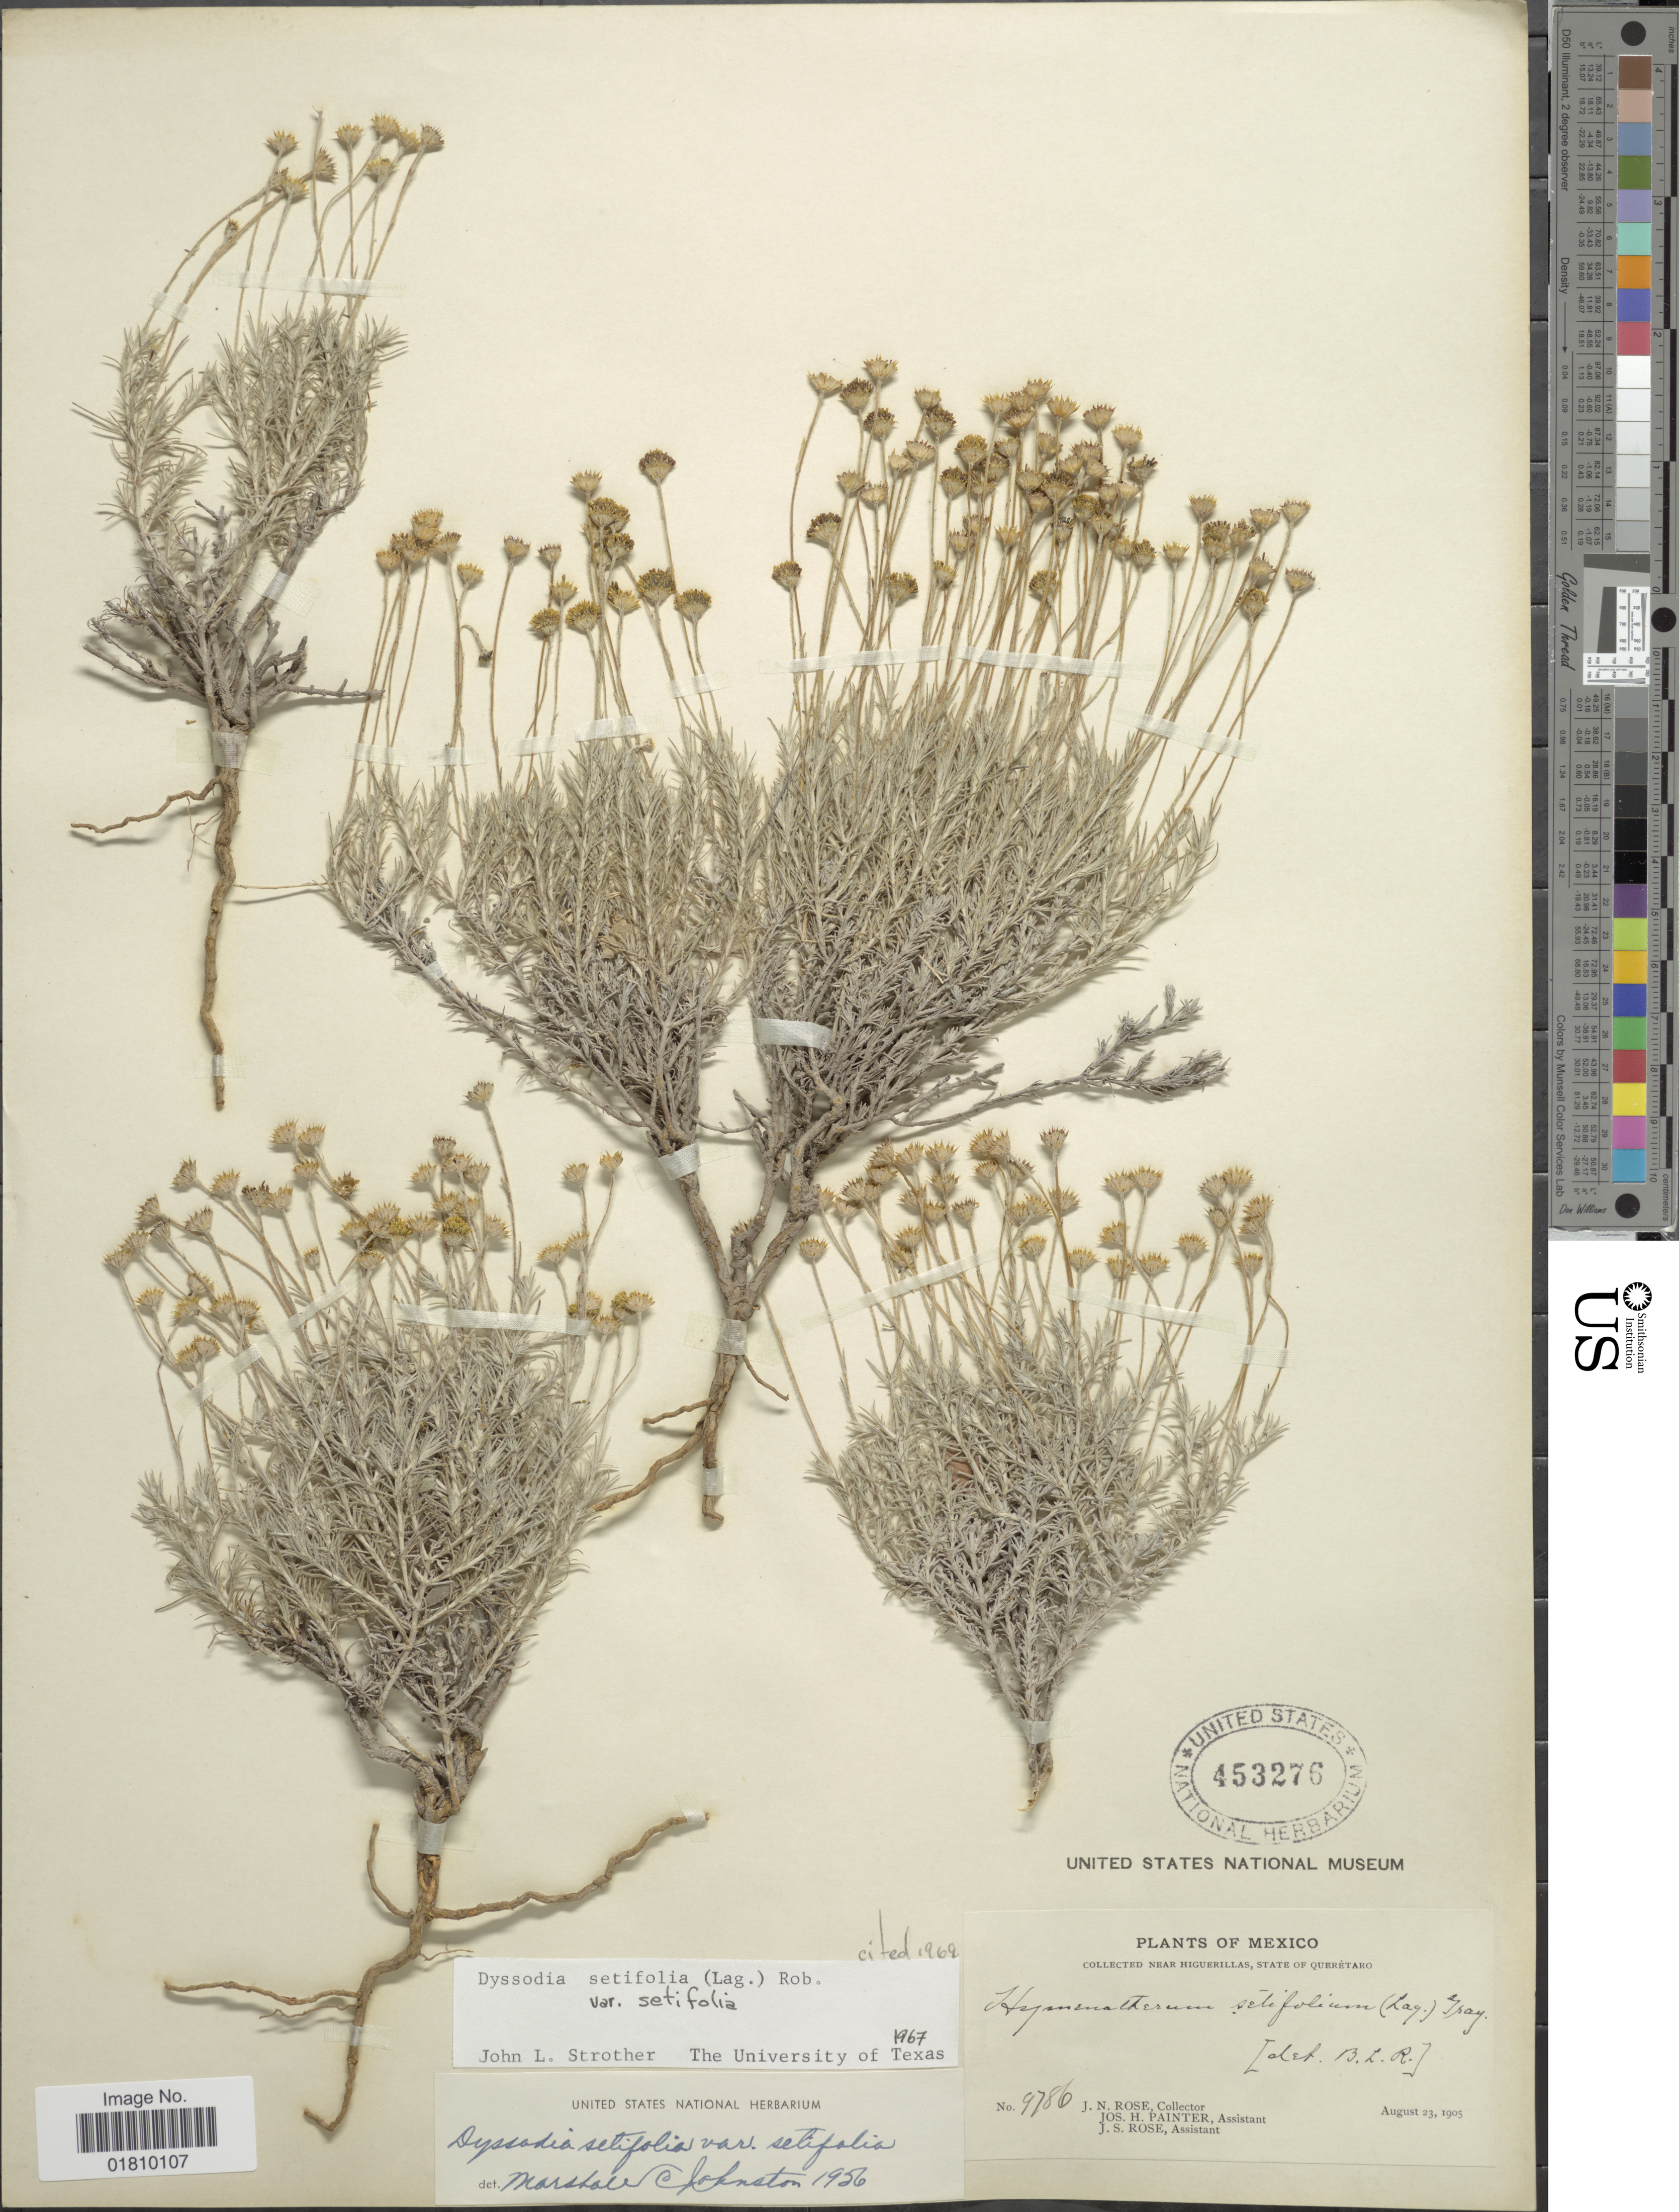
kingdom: Plantae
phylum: Tracheophyta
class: Magnoliopsida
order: Asterales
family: Asteraceae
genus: Thymophylla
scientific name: Thymophylla setifolia var. setifolia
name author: Lag.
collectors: J. N. Rose, J. H. Painter & J. S. Rose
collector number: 9786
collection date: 1905-08-23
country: Mexico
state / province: Querétaro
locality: Near Higuerillas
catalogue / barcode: US 453276